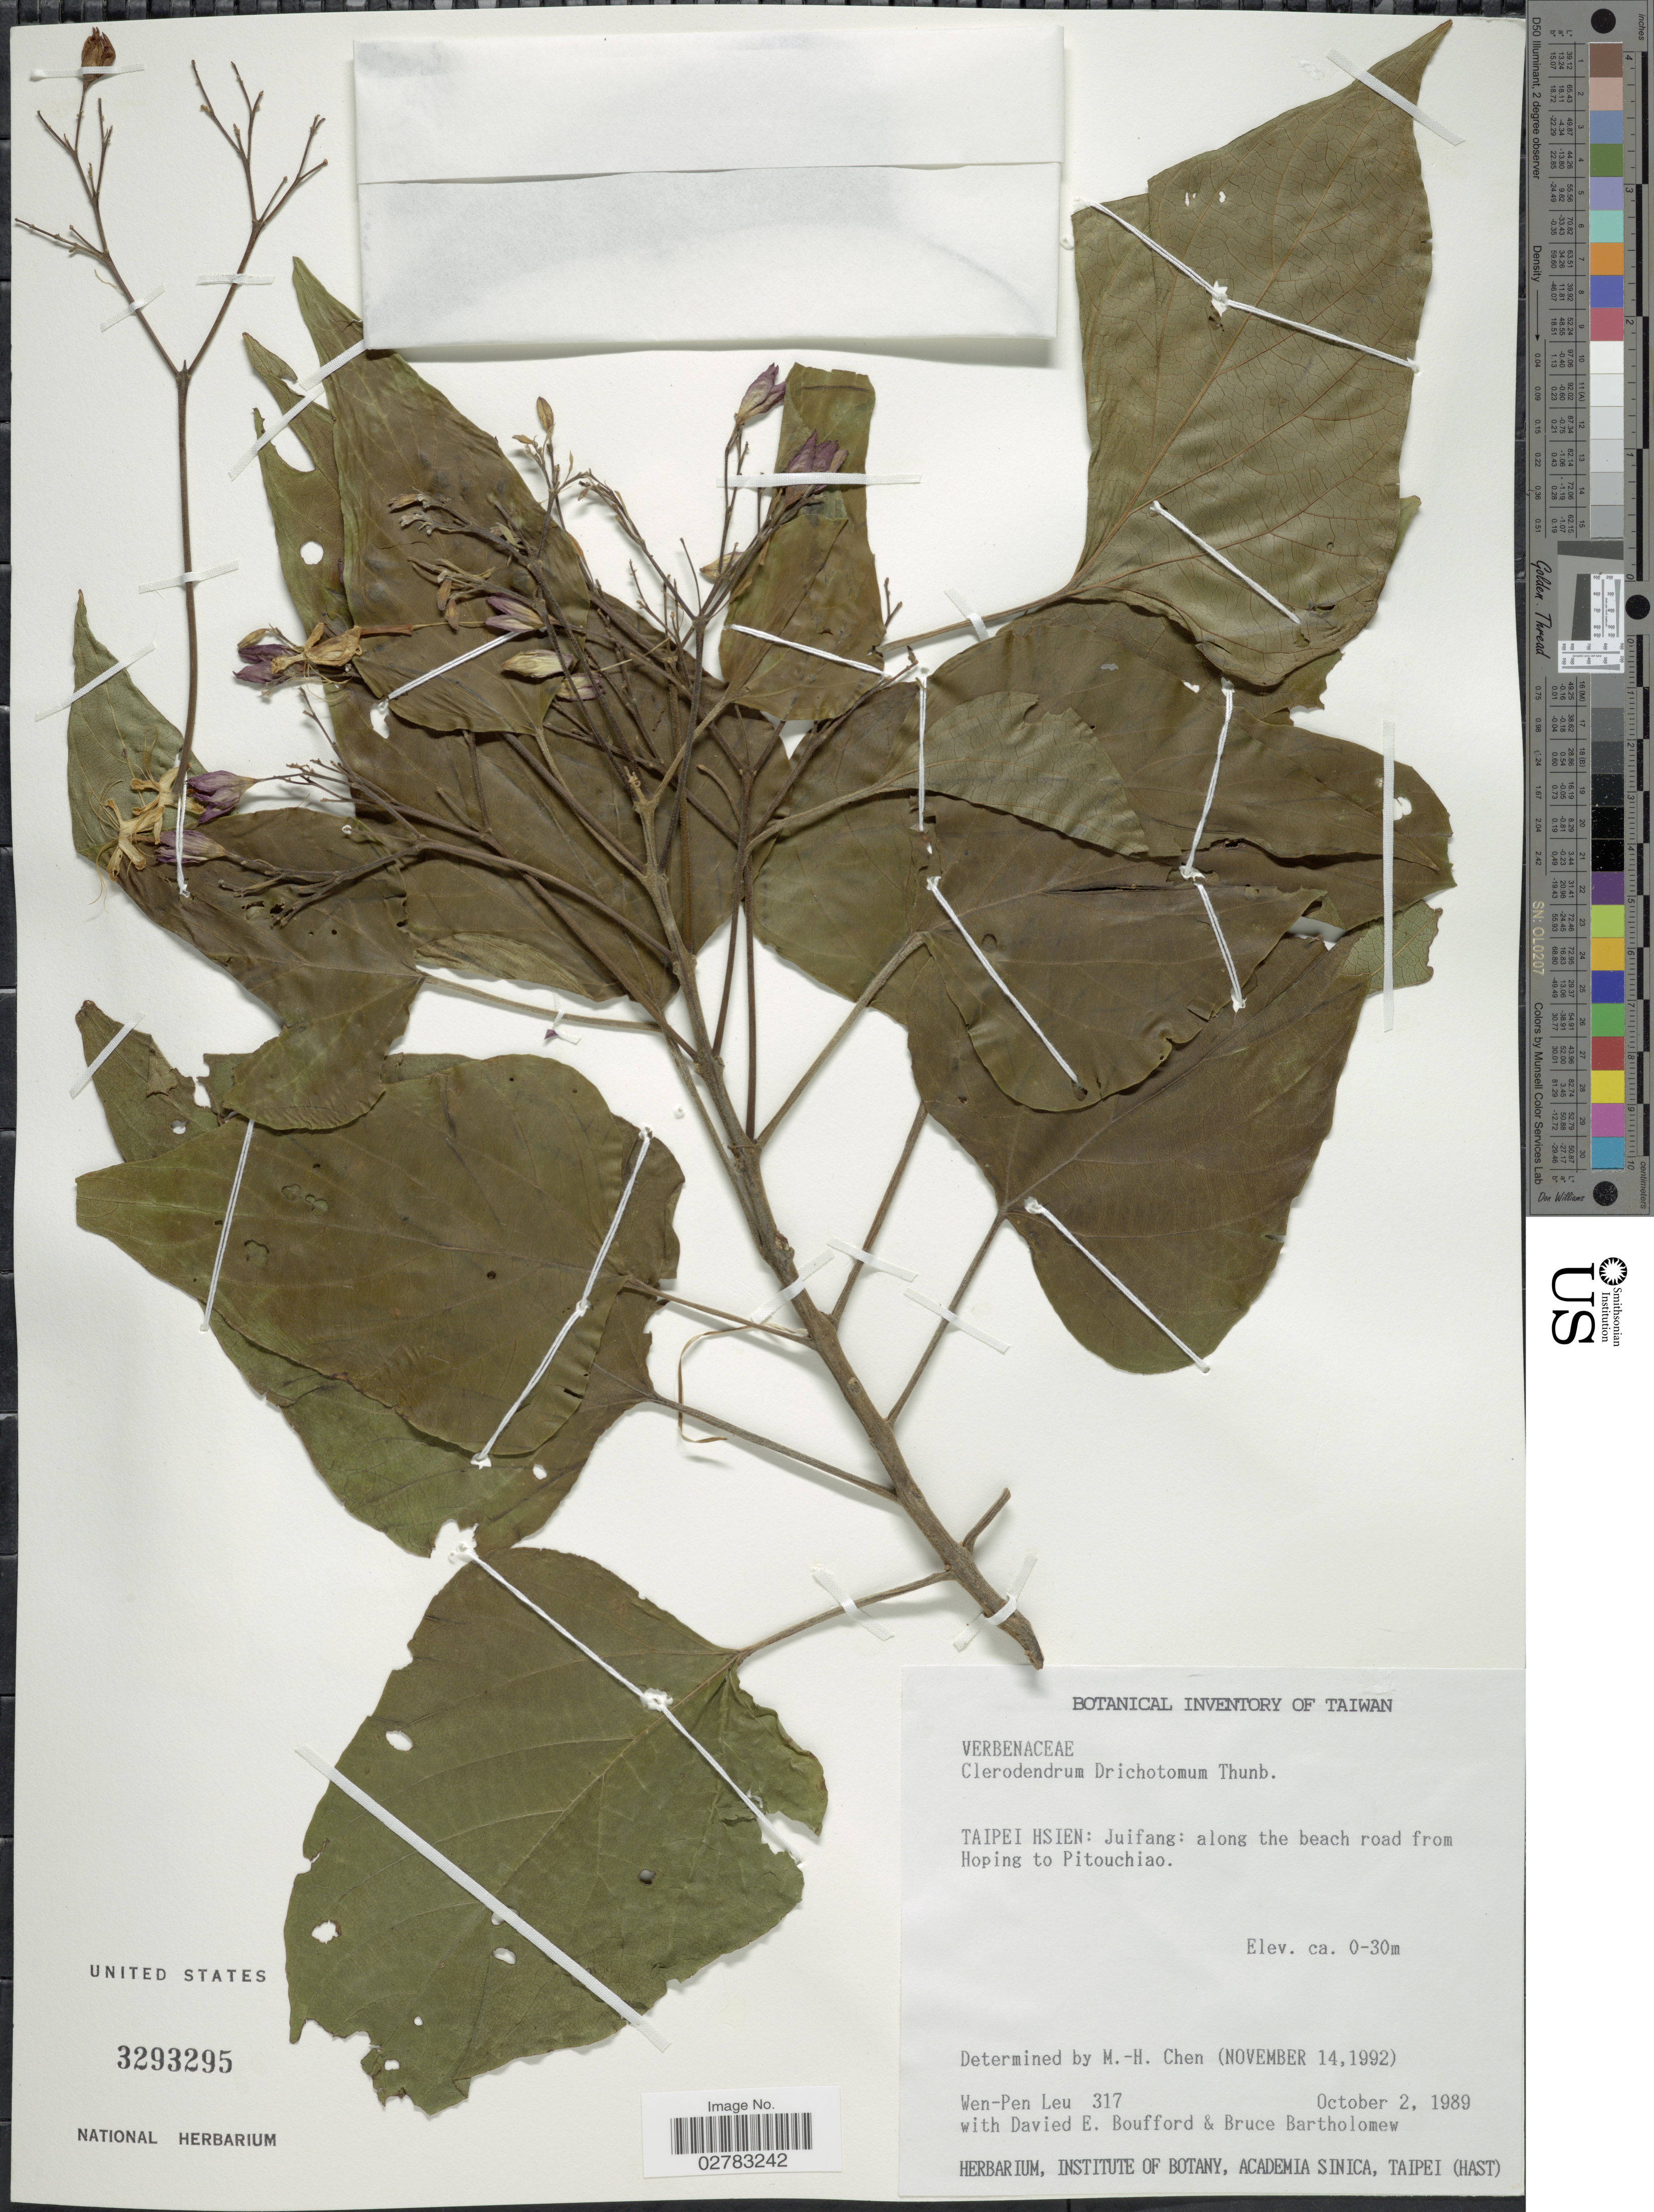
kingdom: Plantae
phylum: Tracheophyta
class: Magnoliopsida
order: Lamiales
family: Lamiaceae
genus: Clerodendrum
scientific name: Clerodendrum trichotomum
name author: Thunb.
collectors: W. Leu, D. E. Boufford & B. Bartholomew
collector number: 317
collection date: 1989-10-02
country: Taiwan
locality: Taipei Hsien: Juifang: along the beach road from Hoping to Pitouchiao.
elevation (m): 0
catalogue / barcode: US 3293295